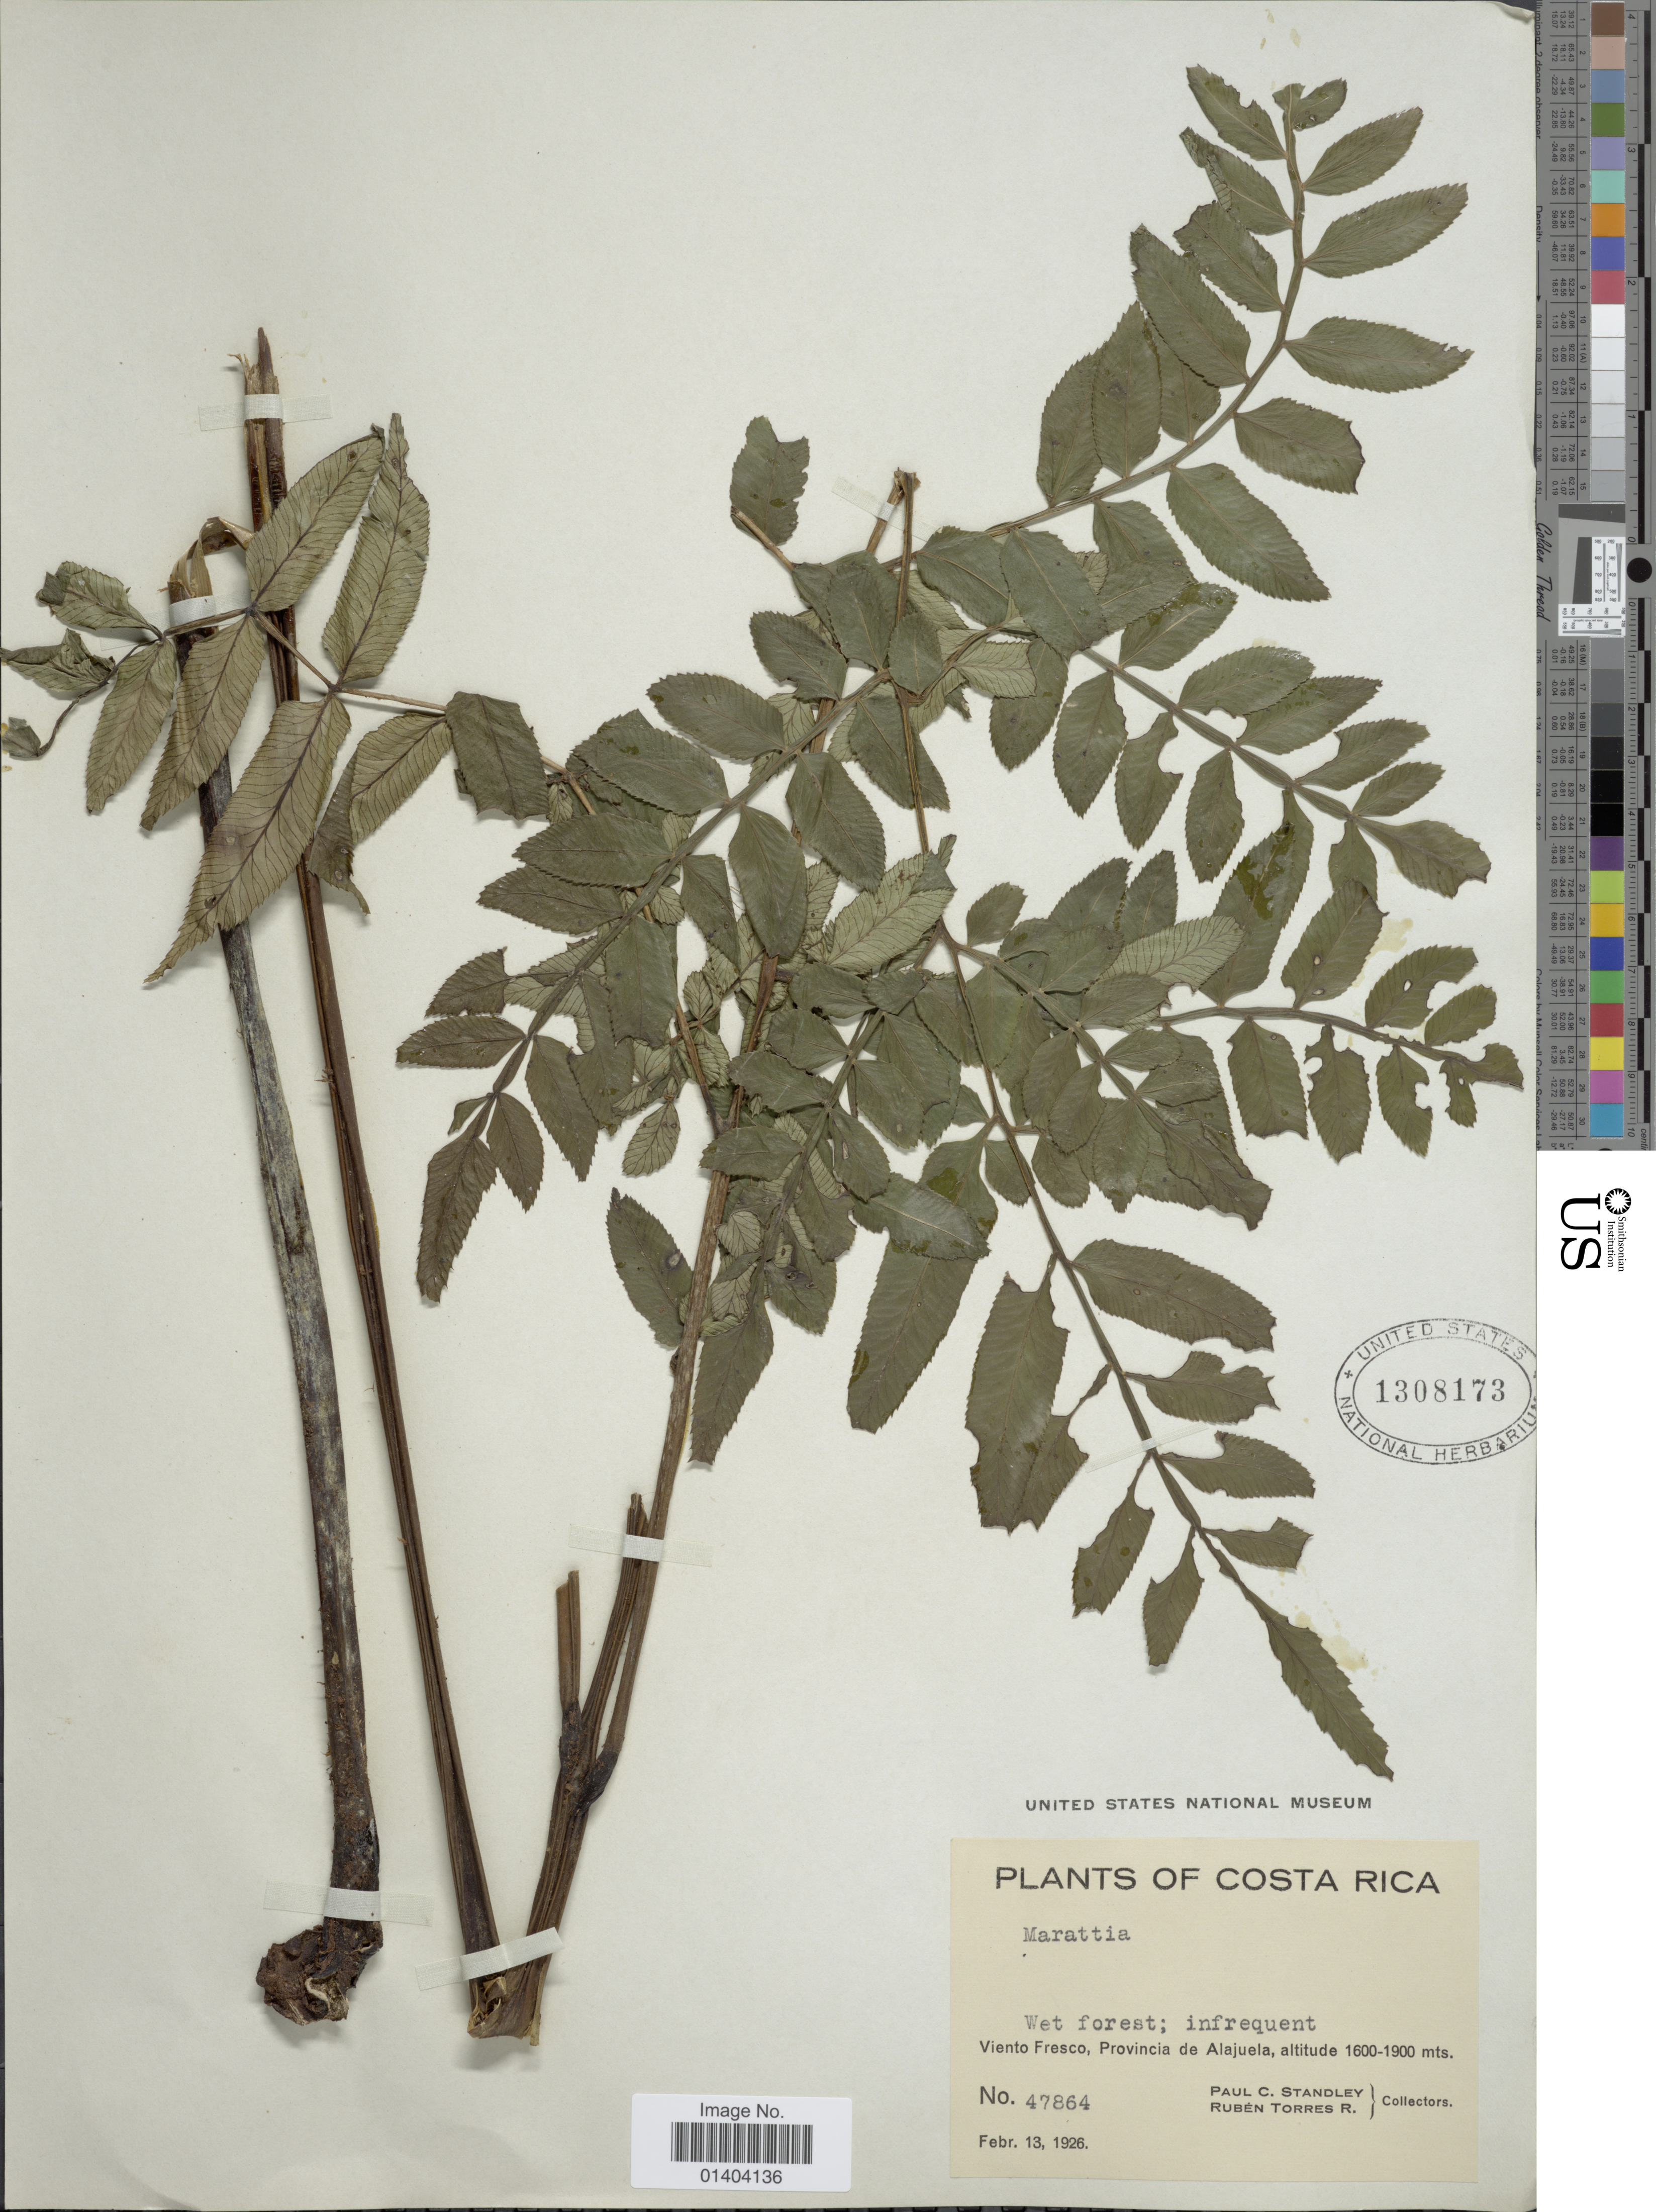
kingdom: Plantae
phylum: Tracheophyta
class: Polypodiopsida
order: Marattiales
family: Marattiaceae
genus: Marattia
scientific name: Marattia excavata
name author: Underw.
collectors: P. C. Standley & R. Torres Rojas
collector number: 47864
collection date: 1926-02-13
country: Costa Rica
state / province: Alajuela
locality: Viento Fresco, provincia de Alajuela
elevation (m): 1600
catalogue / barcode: US 1308173